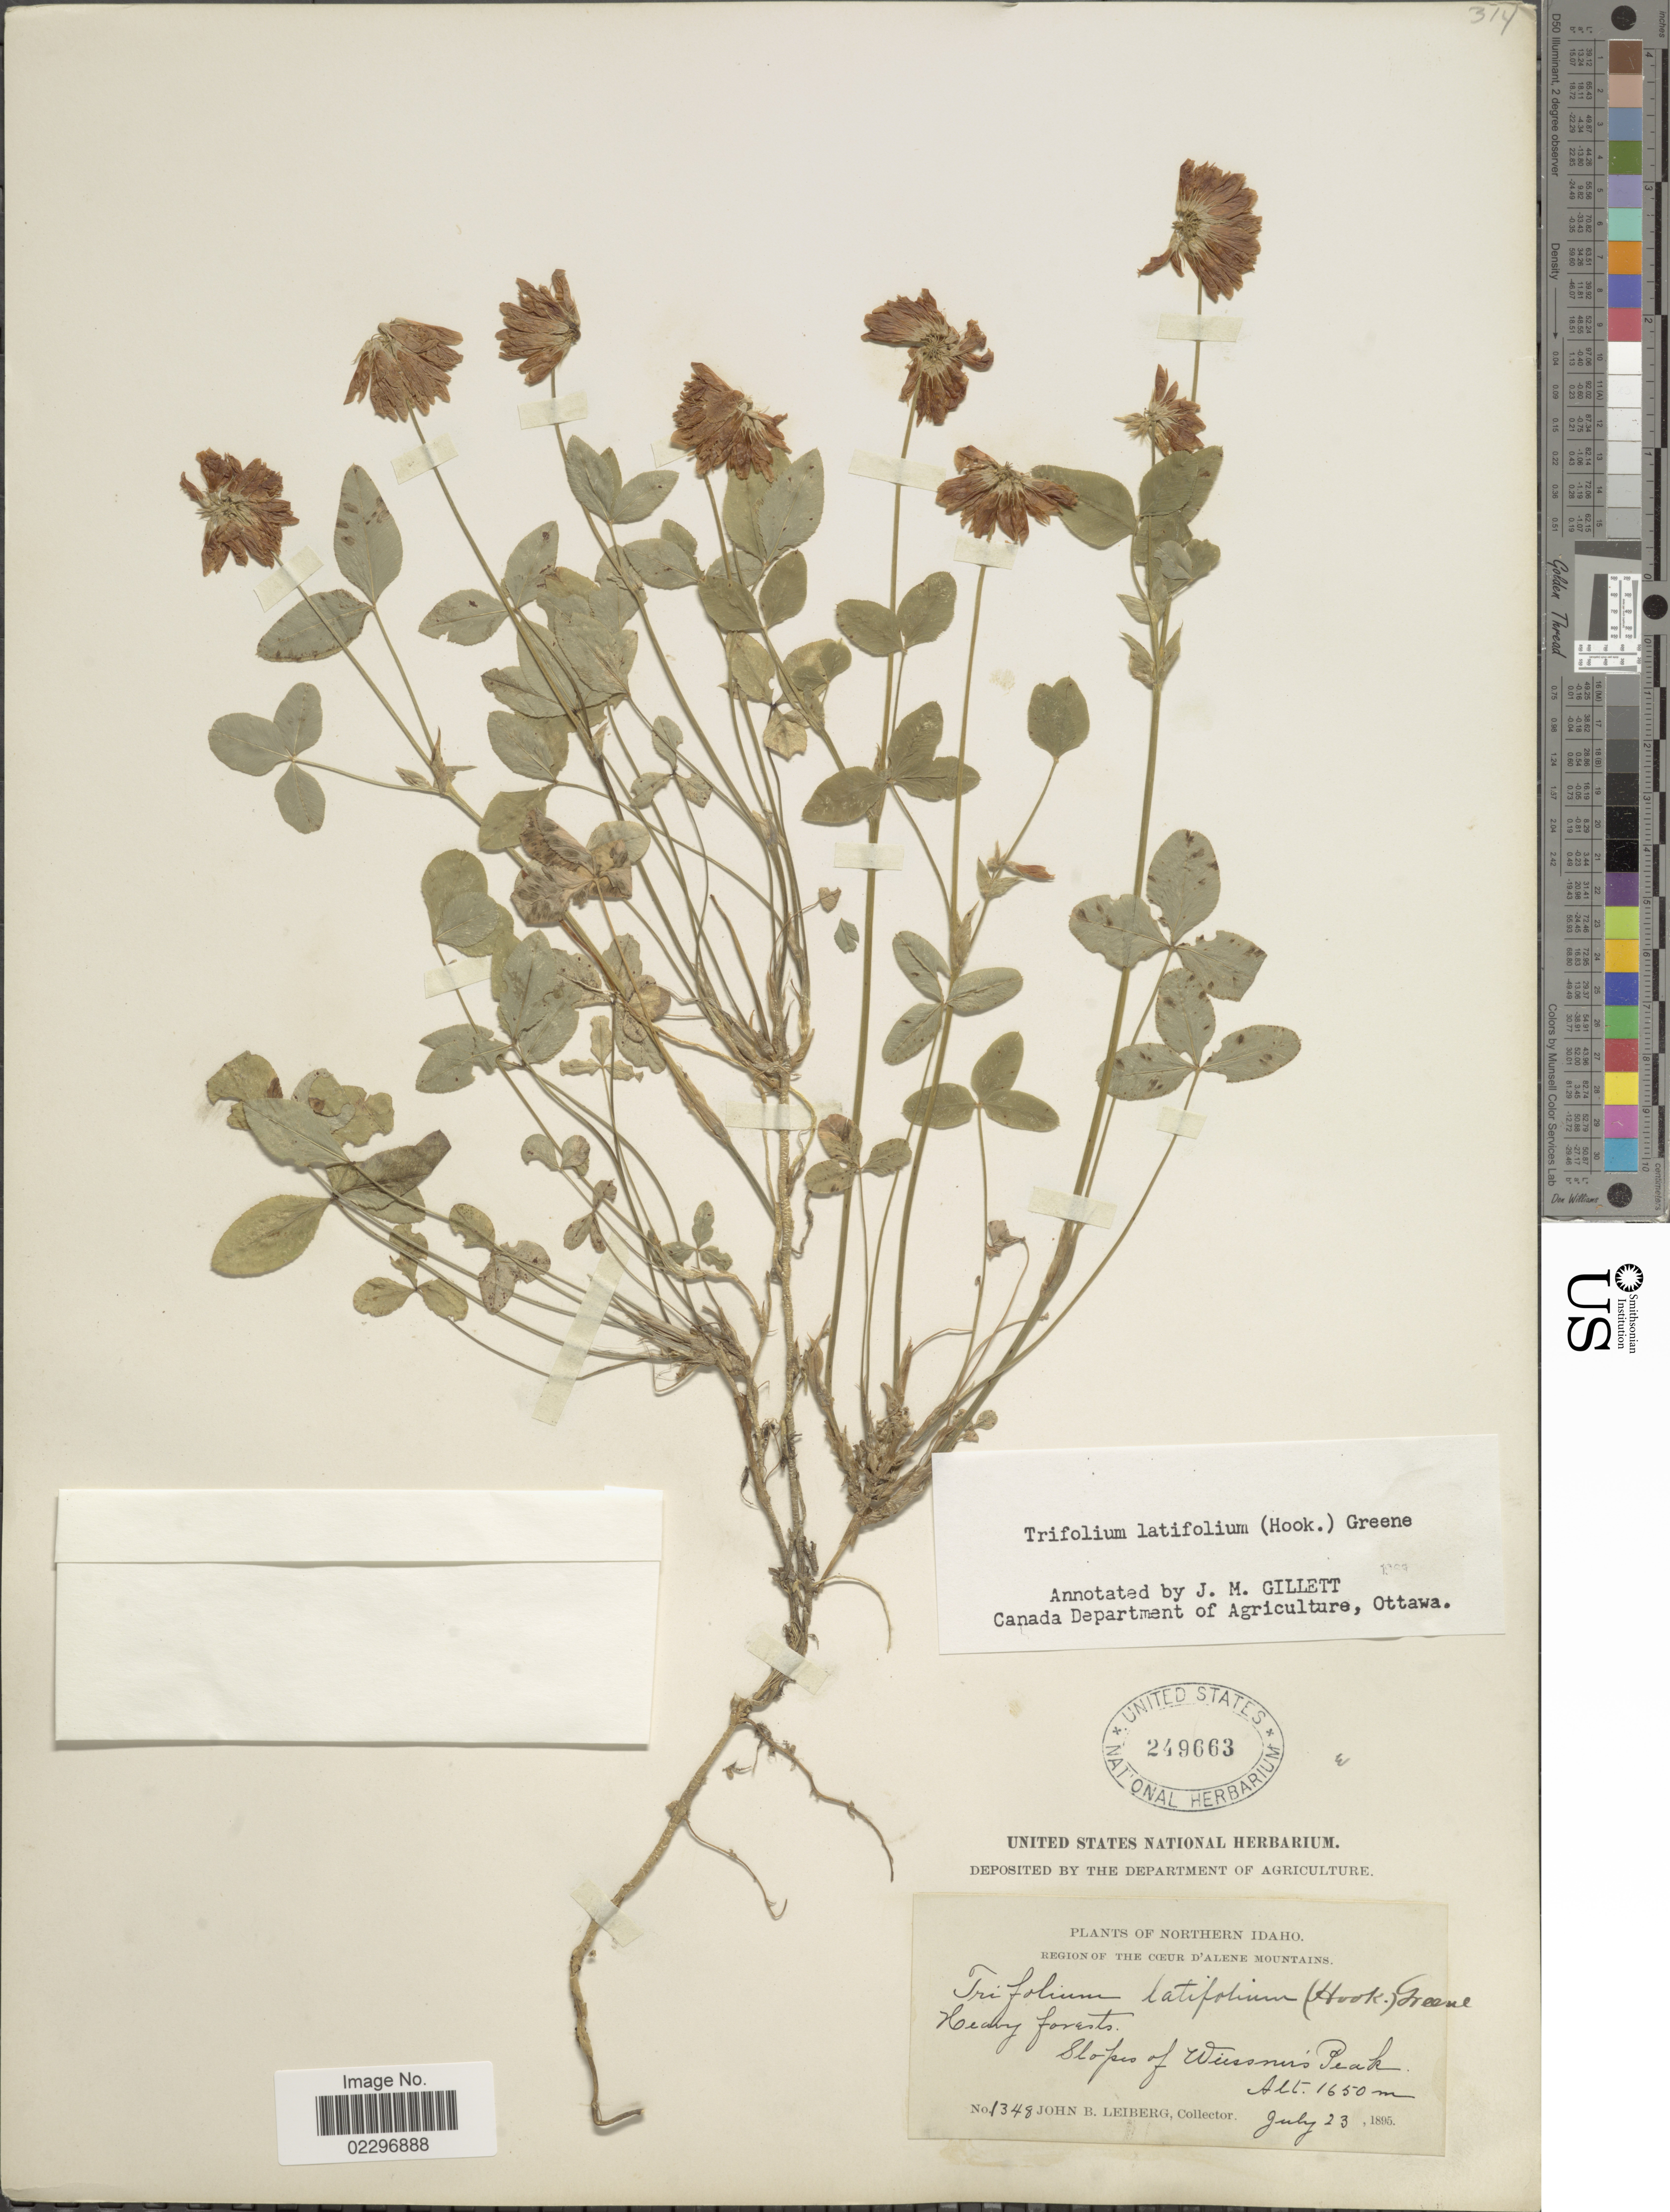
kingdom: Plantae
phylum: Tracheophyta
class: Magnoliopsida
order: Fabales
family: Fabaceae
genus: Trifolium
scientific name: Trifolium latifolium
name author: (Hook.) Greene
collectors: J. B. Leiberg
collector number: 1348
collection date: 1895-07-23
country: United States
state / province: Idaho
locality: Northern Idaho, Region the Cæur D'Alene Mountains, heavy forests, Slopes of Wiessners Peak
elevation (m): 1650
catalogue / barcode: US 249663